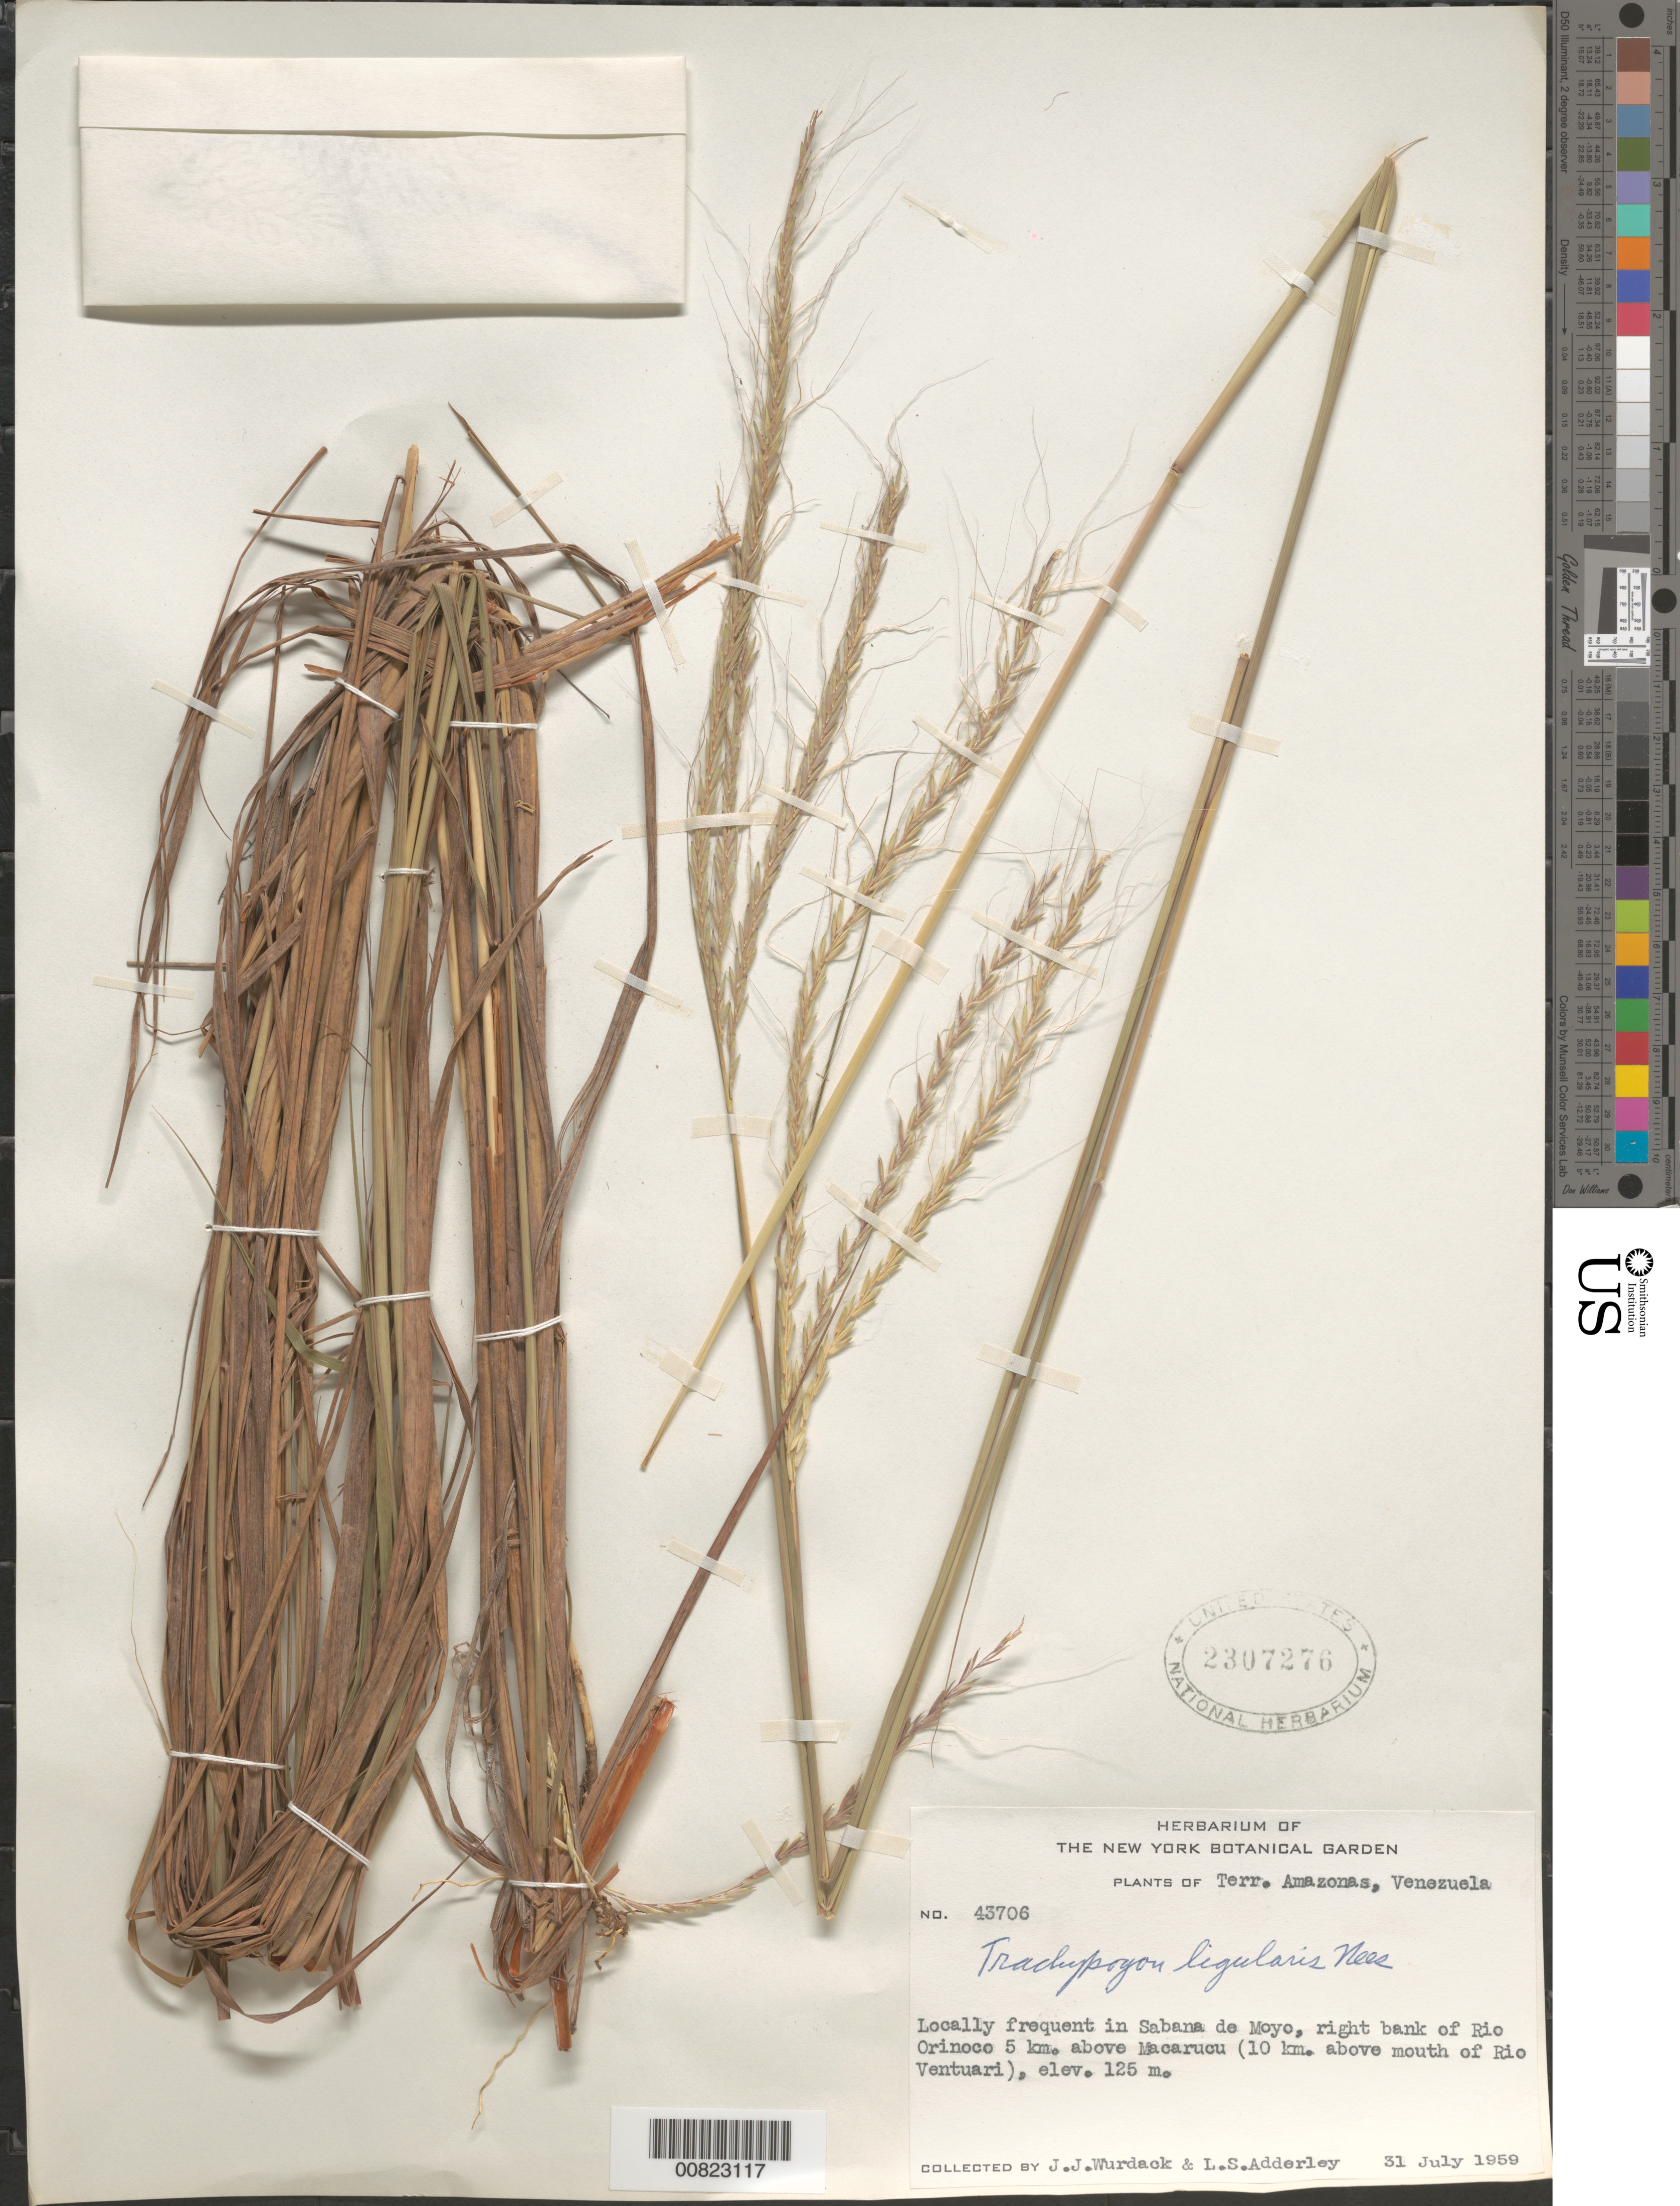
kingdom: Plantae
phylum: Tracheophyta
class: Liliopsida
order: Poales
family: Poaceae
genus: Trachypogon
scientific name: Trachypogon ligularis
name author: Nees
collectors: J. J. Wurdack & L. S. Adderley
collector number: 43706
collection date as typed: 31-Jul-59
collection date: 1959-07-31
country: Venezuela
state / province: Amazonas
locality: Sabana de Moyo, right bank of Orinoco R, 5 km above Macaruca, 10 km above mouth of Río Ventuari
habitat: Savanna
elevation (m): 125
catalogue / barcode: US 2307276